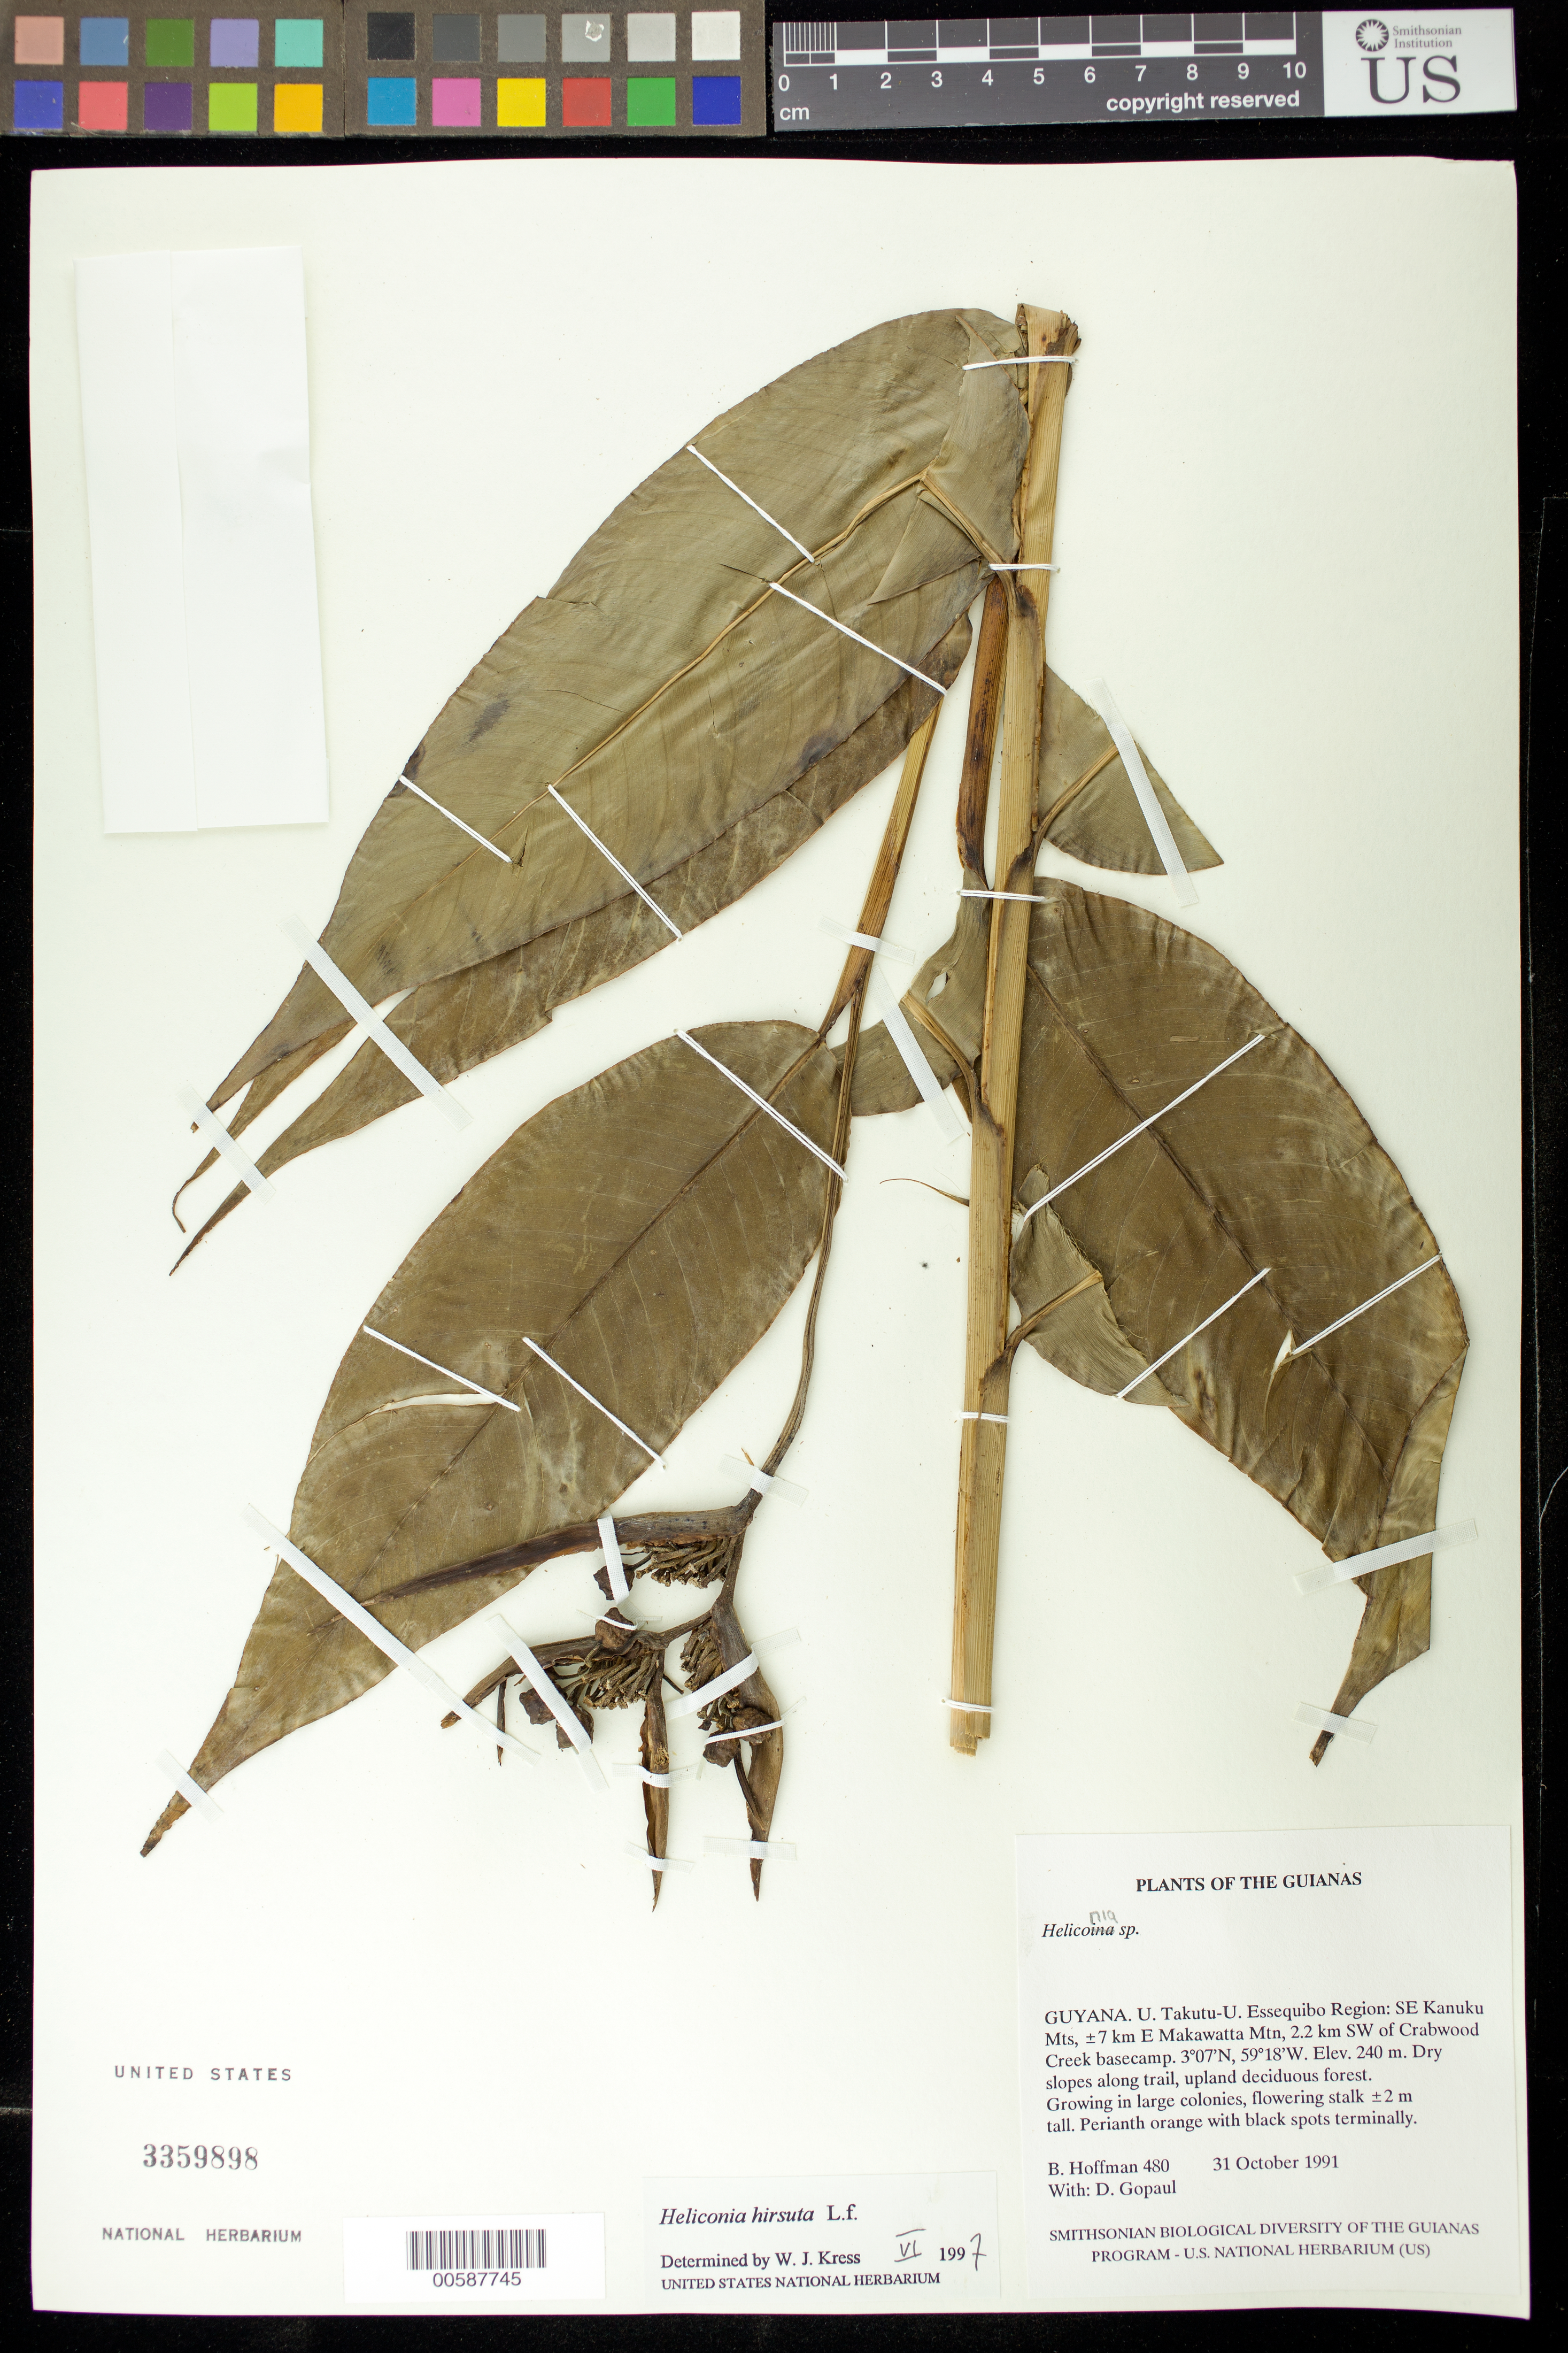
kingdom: Plantae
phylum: Tracheophyta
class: Liliopsida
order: Zingiberales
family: Heliconiaceae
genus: Heliconia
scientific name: Heliconia hirsuta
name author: L. f.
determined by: Kress, W. J., (US), Smithsonian Institution - National Museum of Natural History (UNITED STATES)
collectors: B. Hoffman & D. Gopaul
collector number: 480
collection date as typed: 31 October 1991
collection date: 1991-10-31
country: Guyana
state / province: U. Takutu-U. Essequibo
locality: SE Kanuku Mts, ±7 km E of Makawatta Mountain, 2.2 km SW of Crabwood Creek basecamp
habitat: Dry slopes along trail, upland deciduous forest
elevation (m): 240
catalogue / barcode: US 3359898